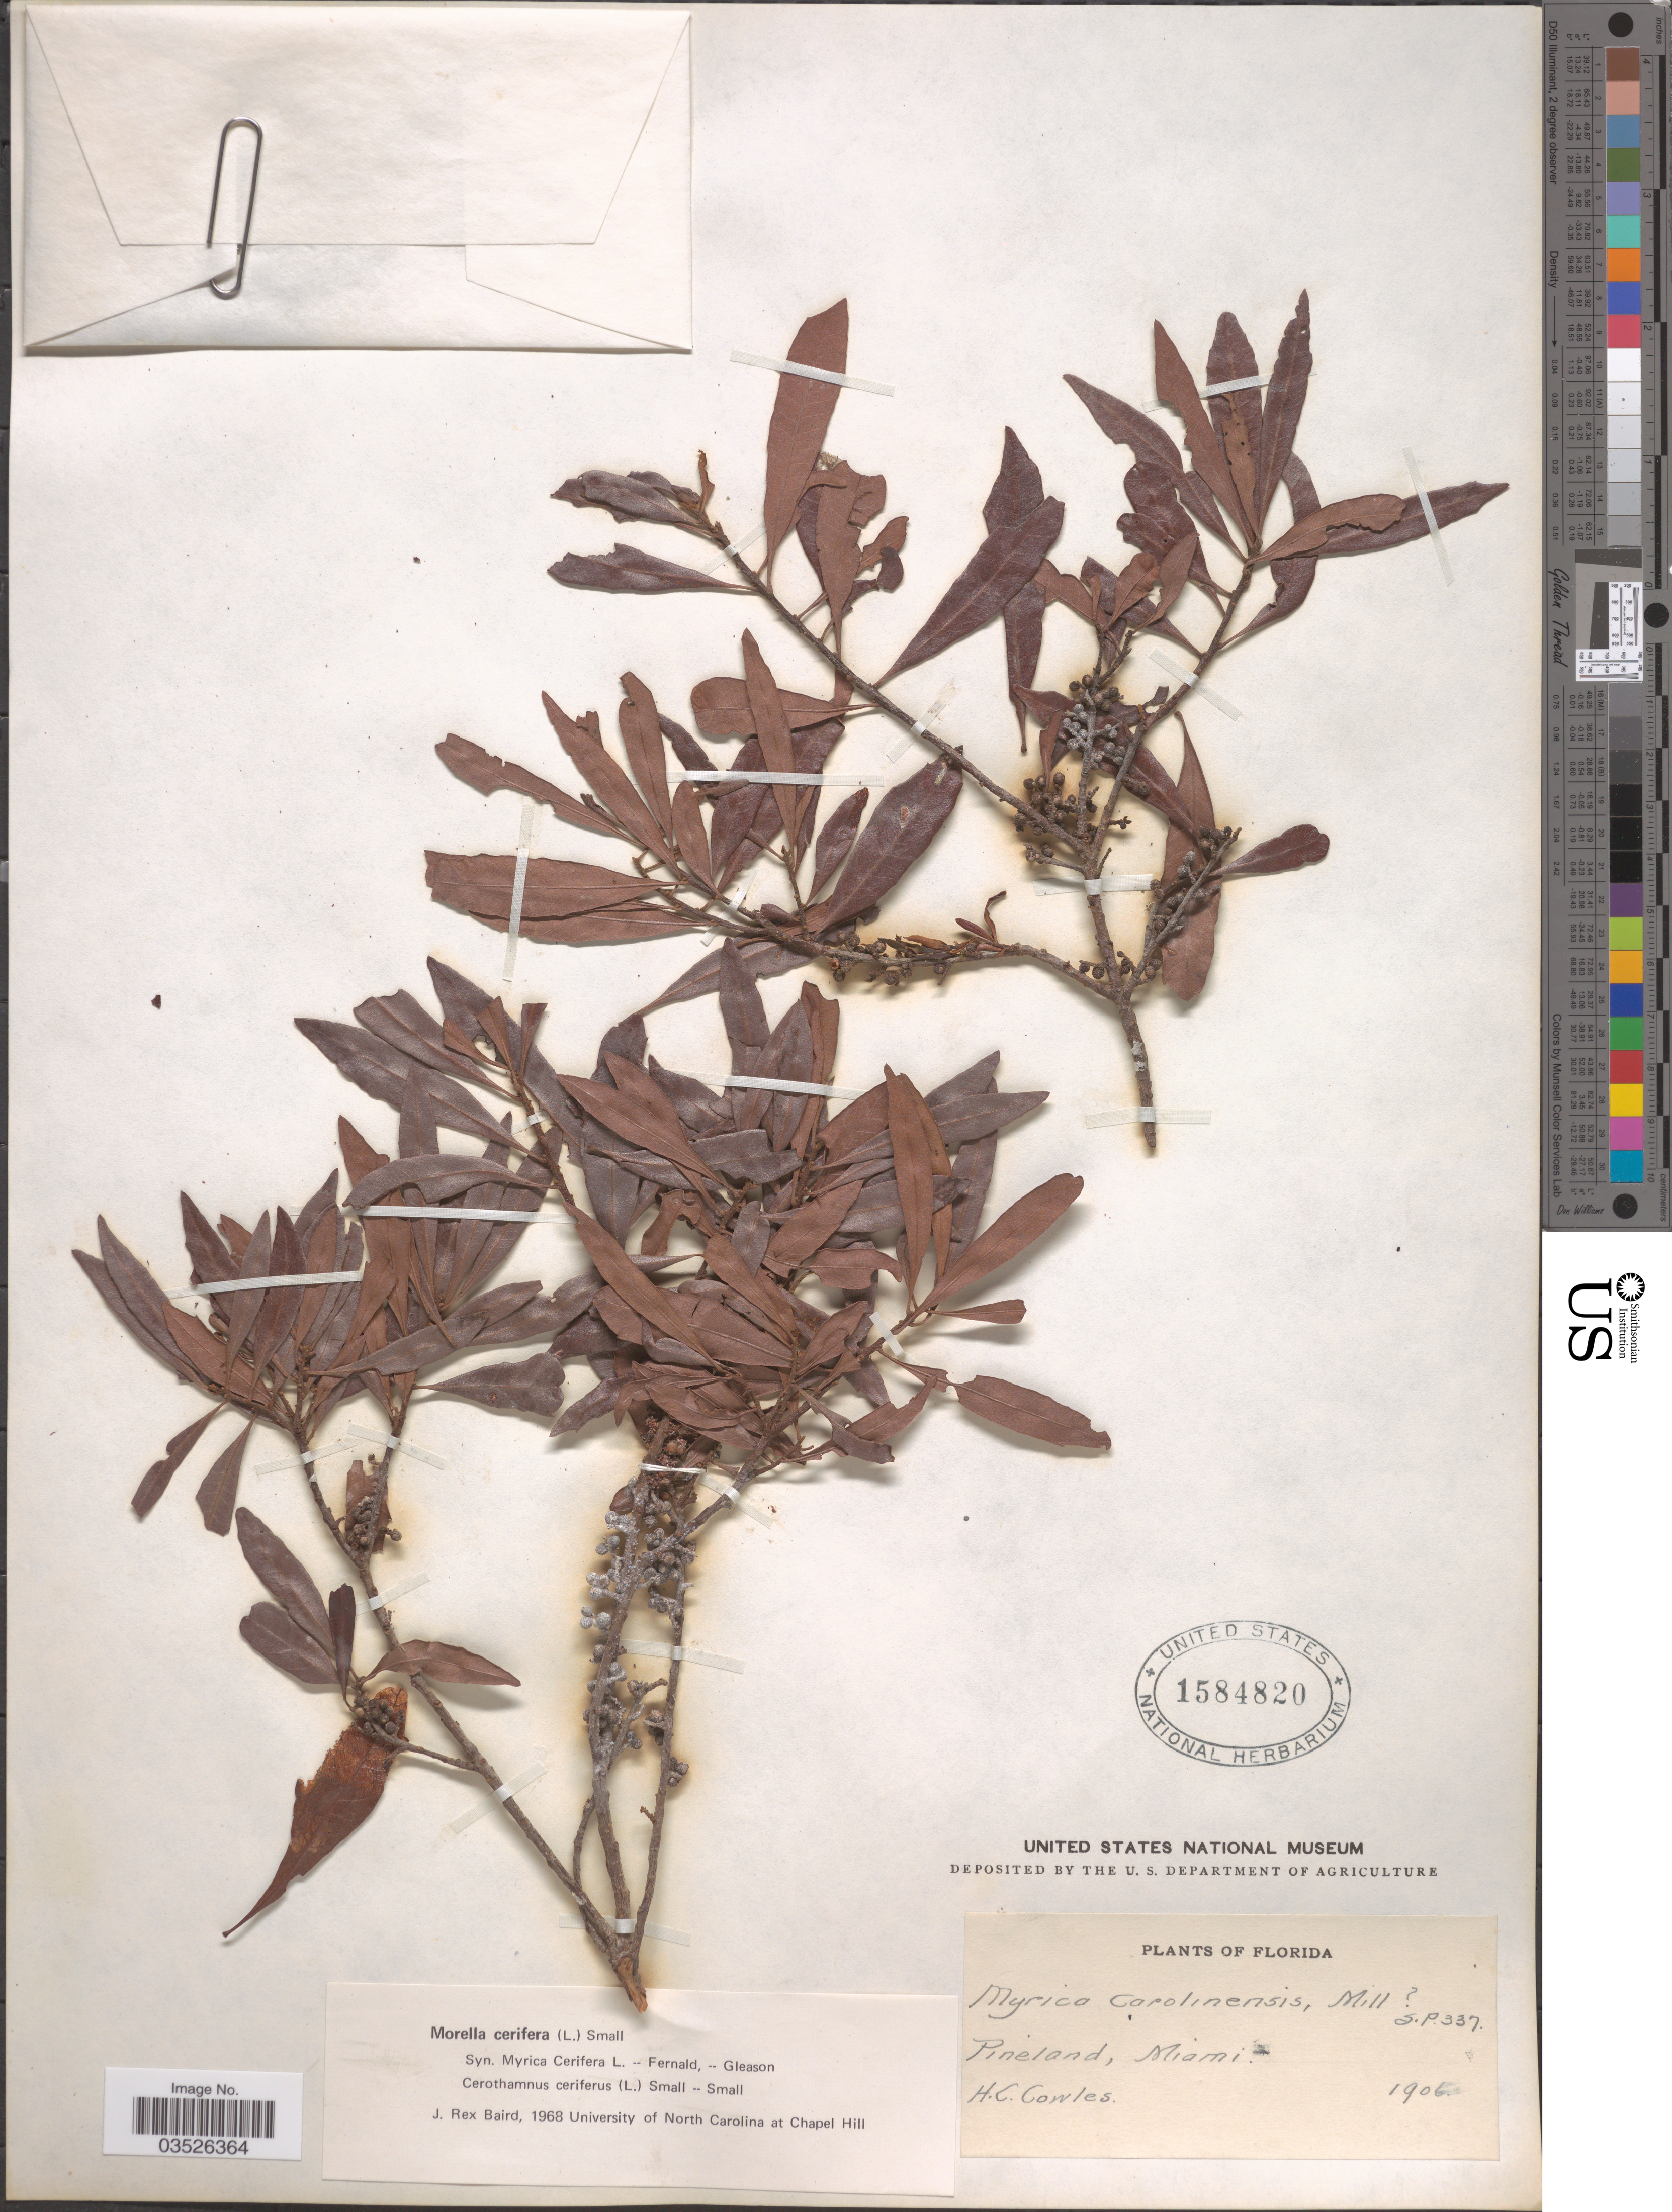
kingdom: Plantae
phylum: Tracheophyta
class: Magnoliopsida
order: Fagales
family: Myricaceae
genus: Morella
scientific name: Morella cerifera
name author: (L.) Small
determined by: Baird, James Rex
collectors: H. Cowles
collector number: S.P. 337?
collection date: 1906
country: United States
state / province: Florida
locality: Pineland, Miami.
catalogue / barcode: US 1584820